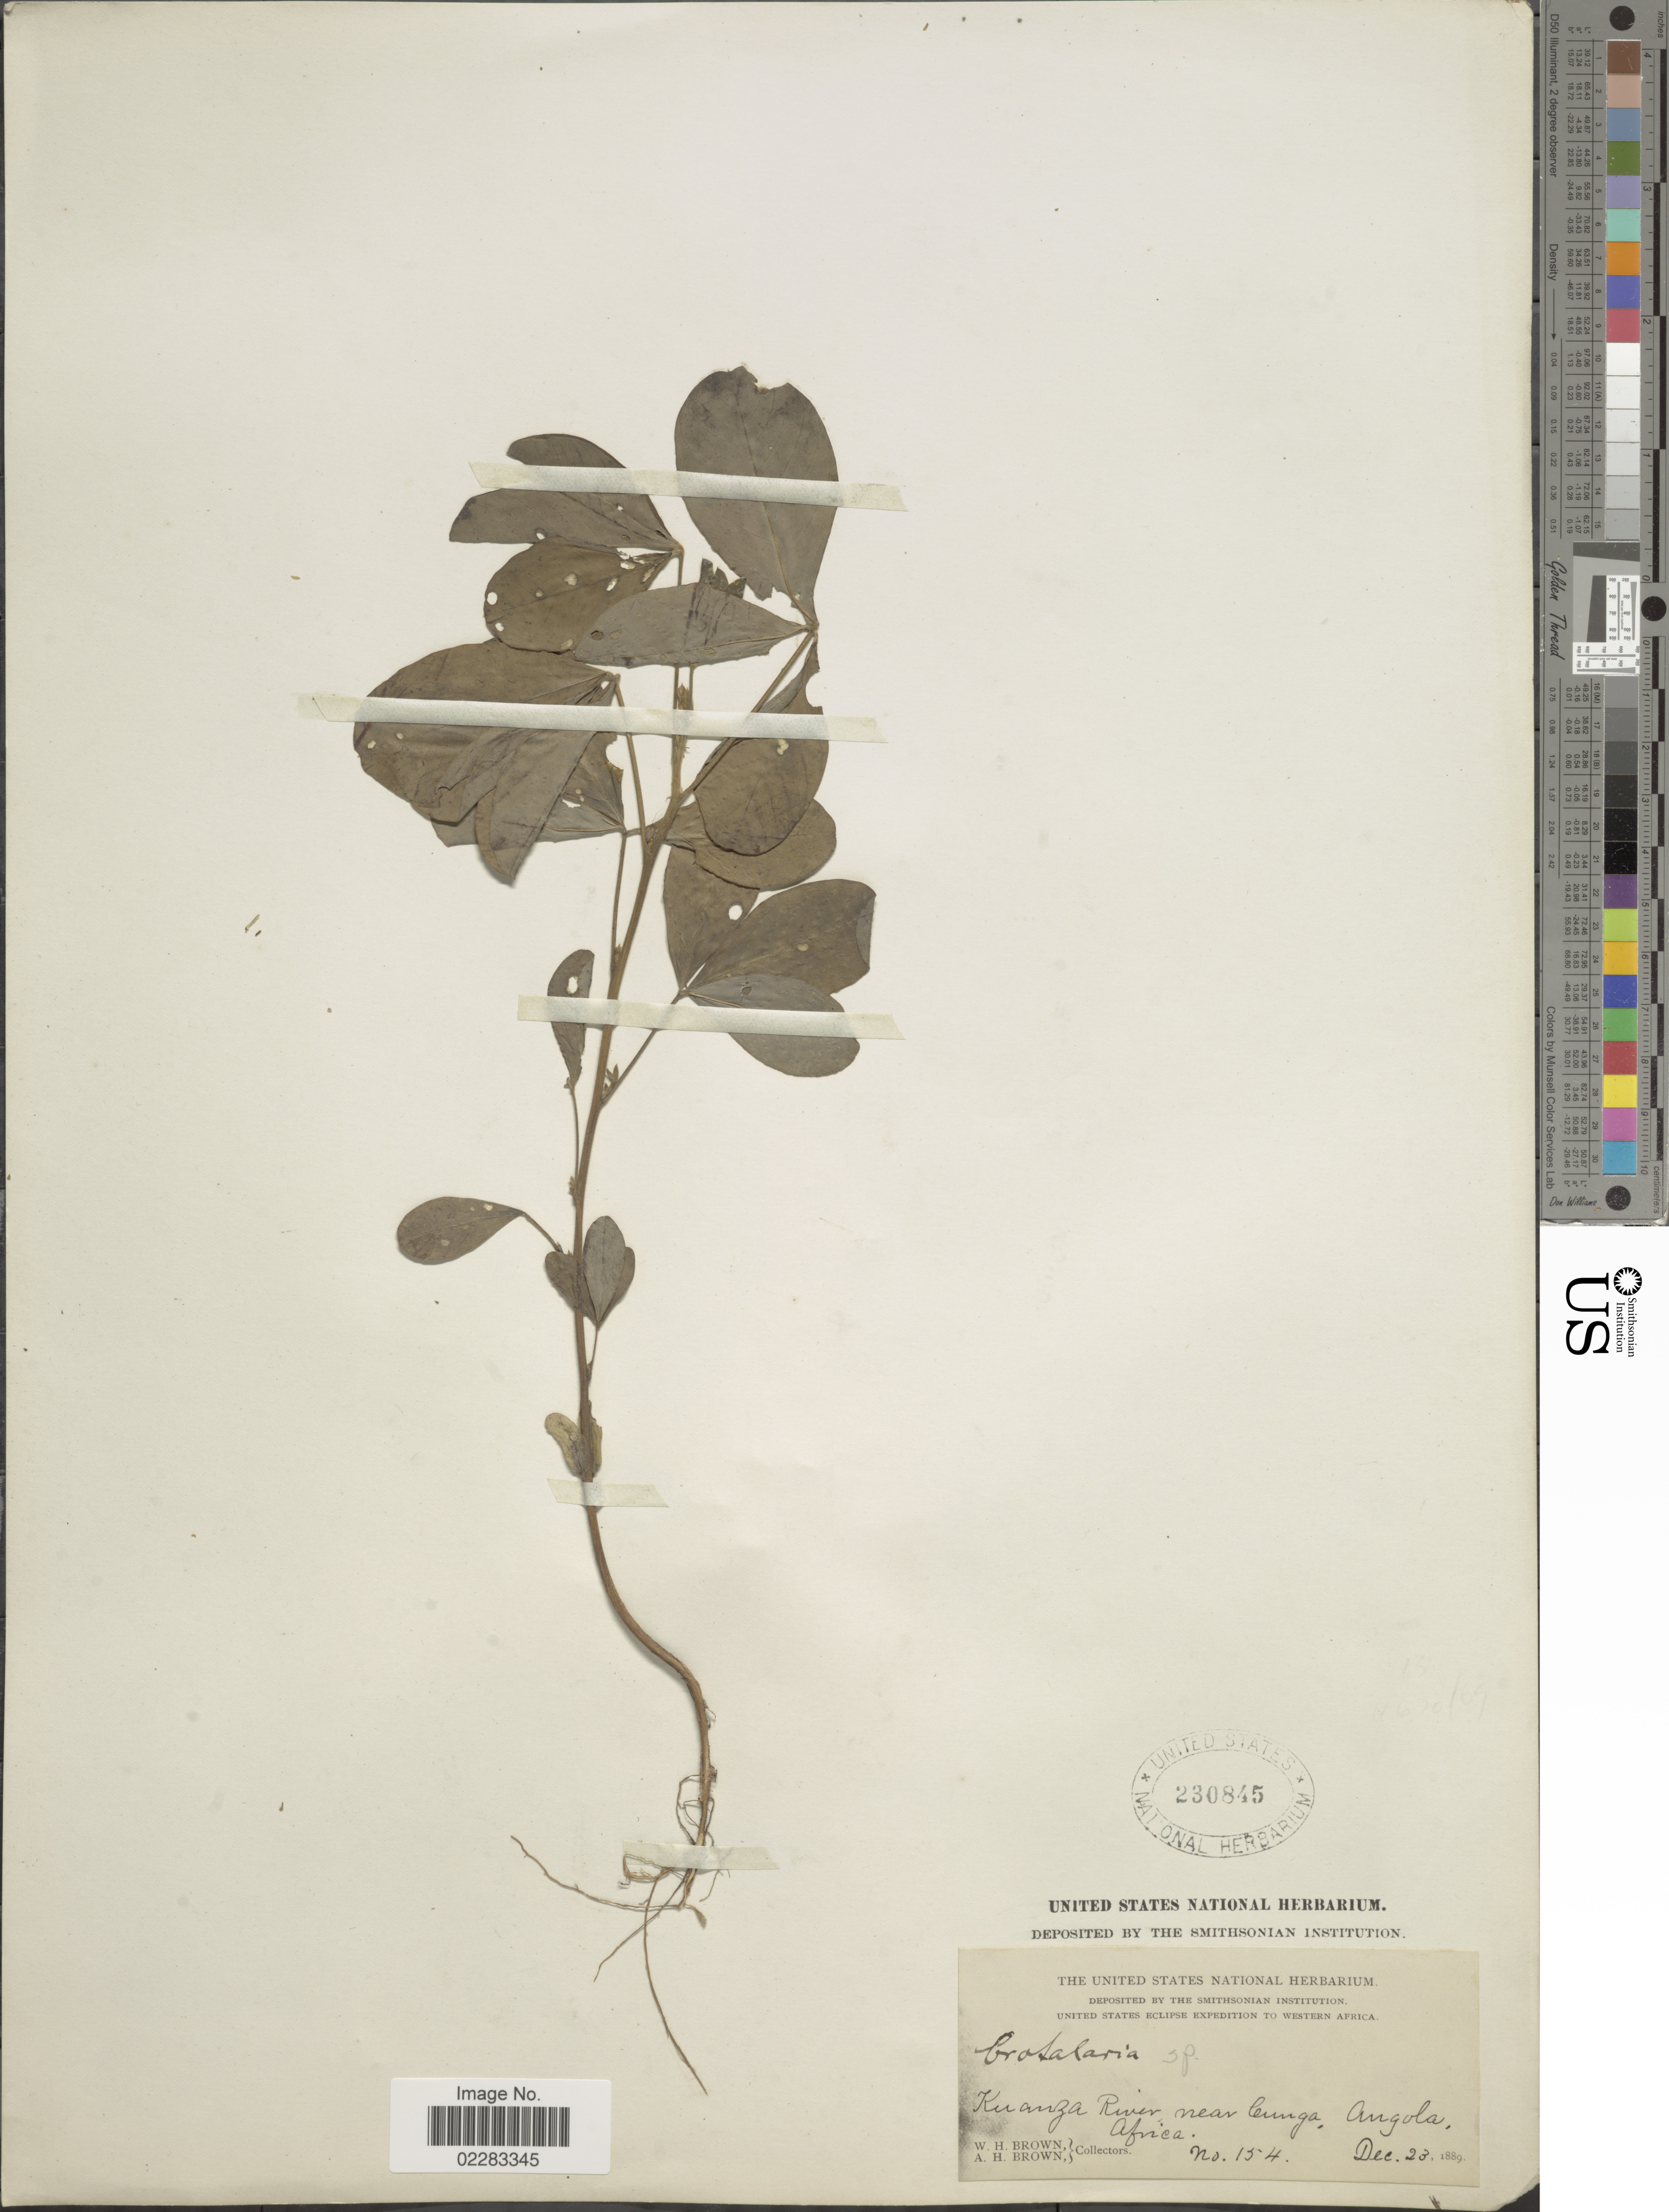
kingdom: Plantae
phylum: Tracheophyta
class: Magnoliopsida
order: Fabales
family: Fabaceae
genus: Crotalaria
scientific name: Crotalaria sp.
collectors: W. H. Brown & A. H. Brown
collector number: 154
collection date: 1889-12-23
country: Angola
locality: Kuanza River, near Cunga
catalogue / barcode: US 230845